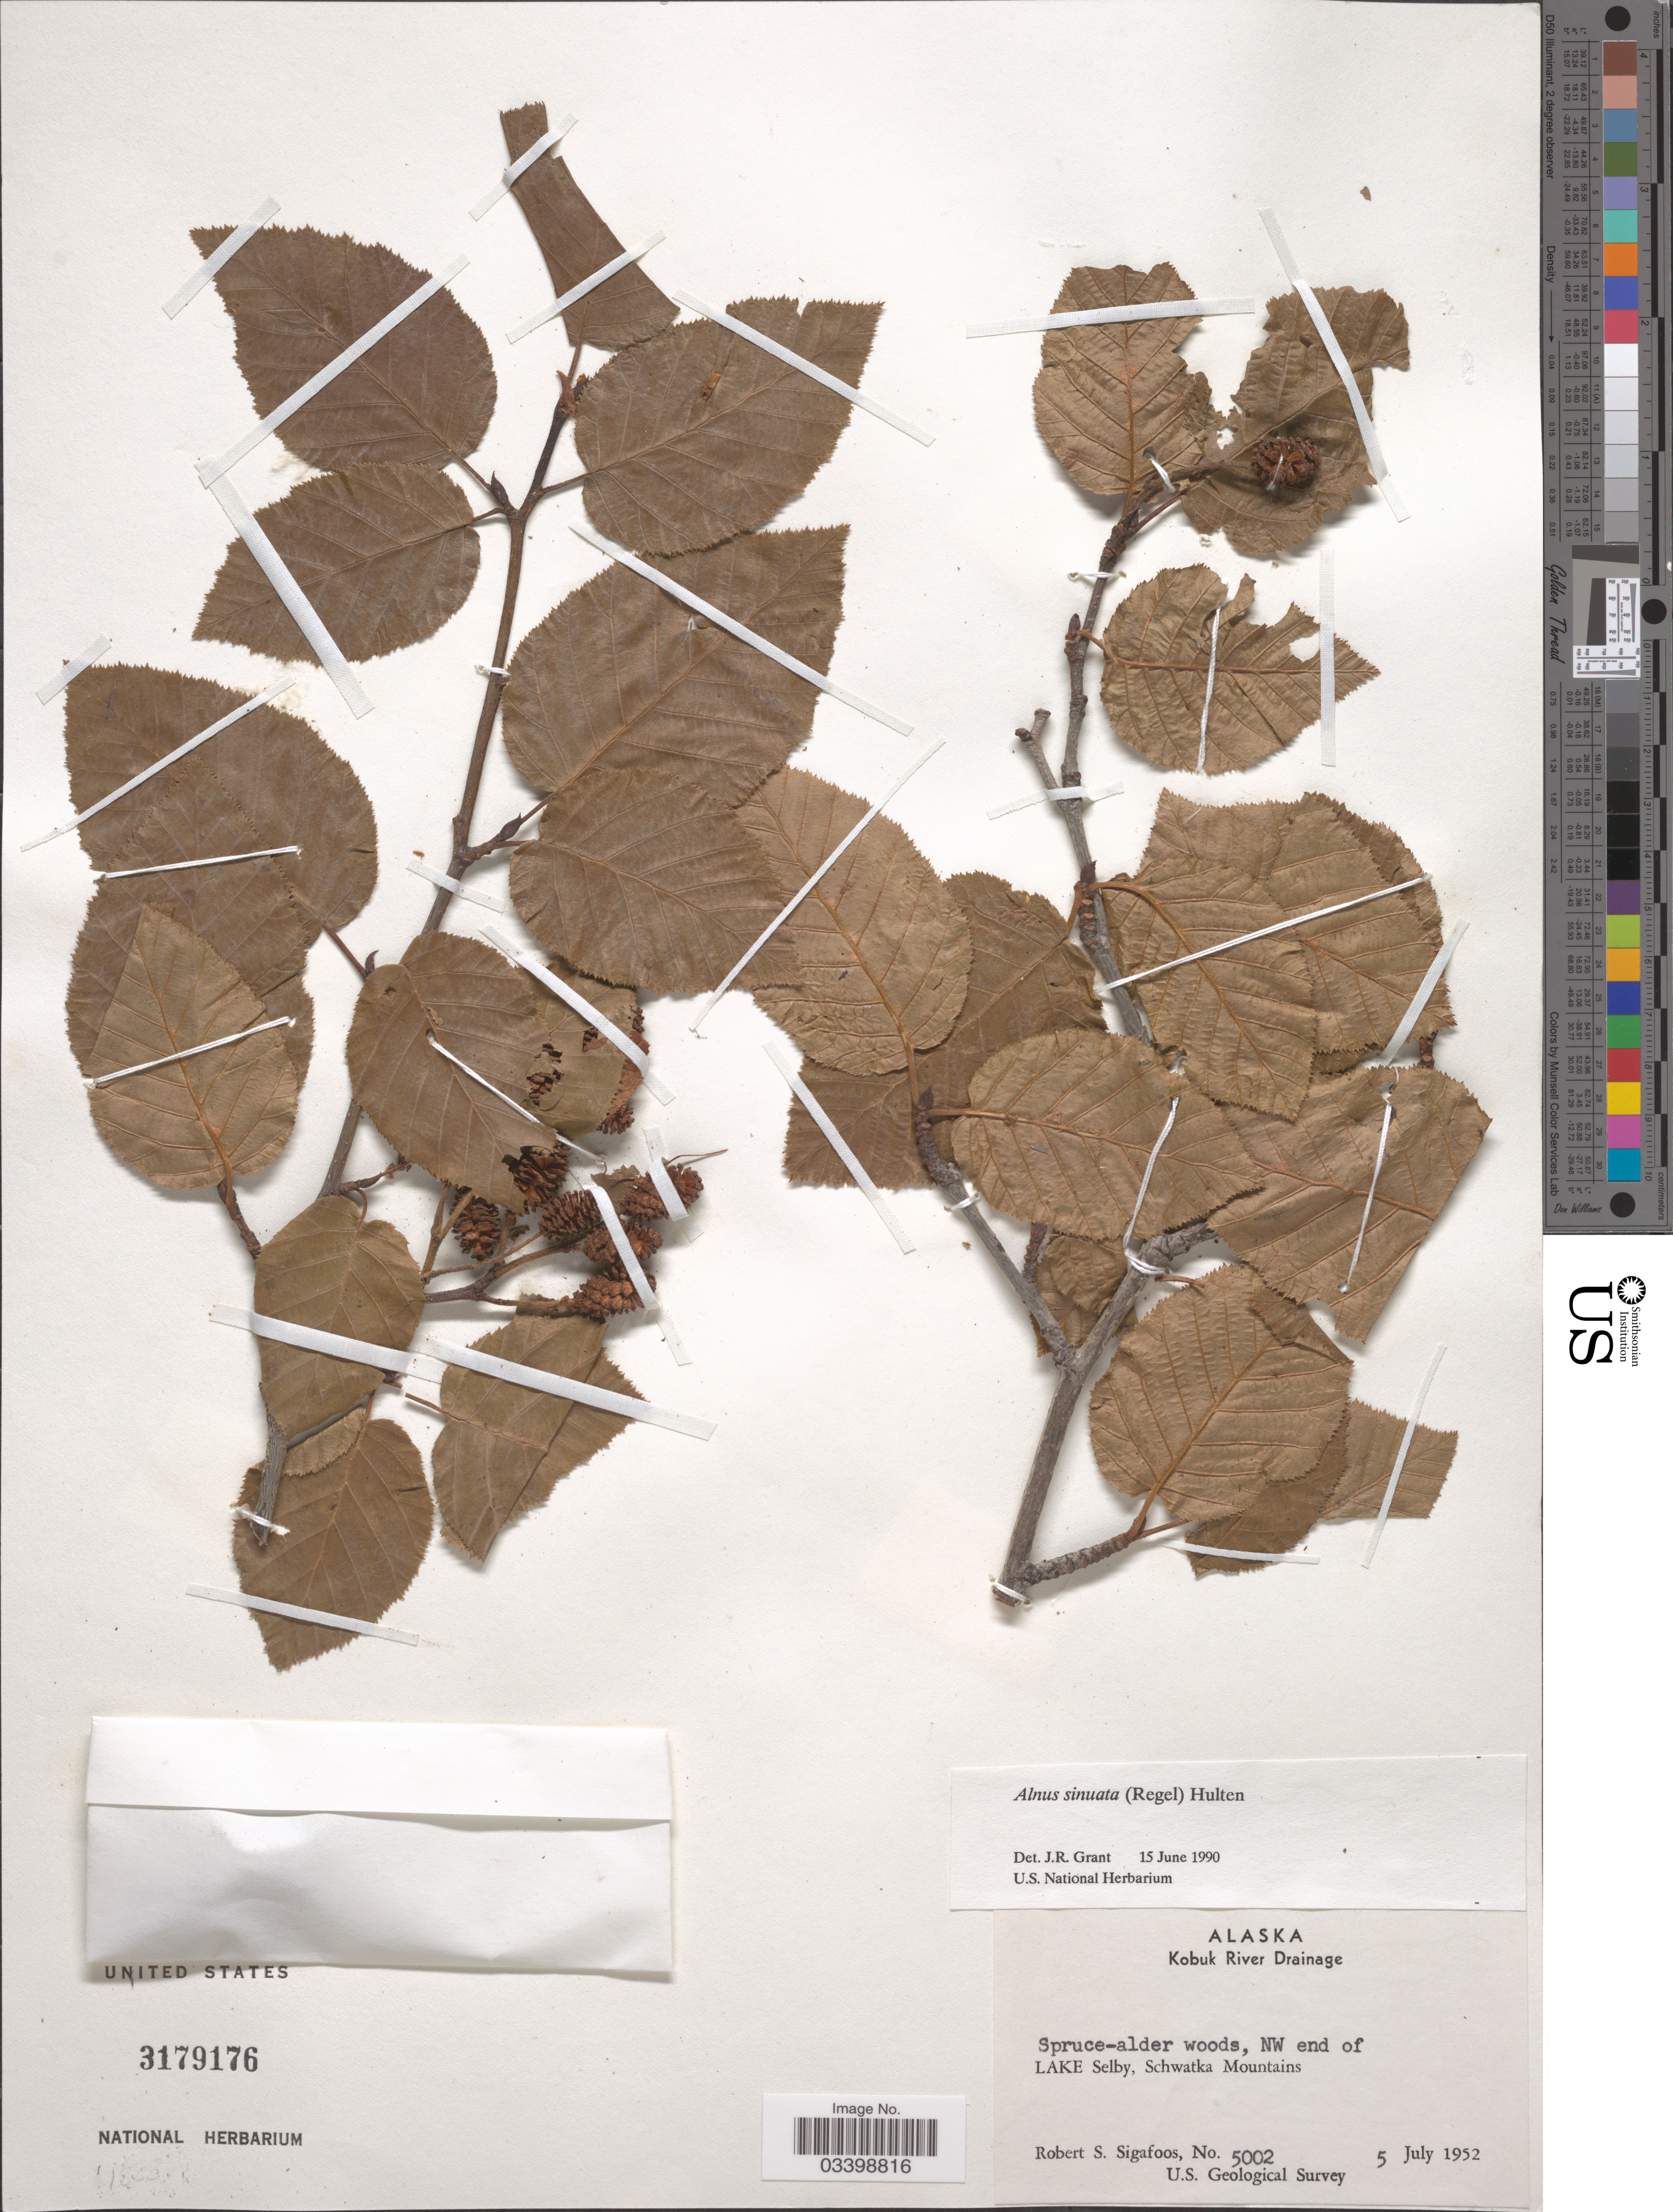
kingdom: Plantae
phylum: Tracheophyta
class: Magnoliopsida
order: Fagales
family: Betulaceae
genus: Alnus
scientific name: Alnus viridis subsp. sinuata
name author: Regel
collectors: R. Sigafoos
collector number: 5002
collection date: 1952-07-05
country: United States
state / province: Alaska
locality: Kobuk River Drainage. NW end of Lake Selby, Schwatka Mountains.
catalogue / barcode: US 3179176